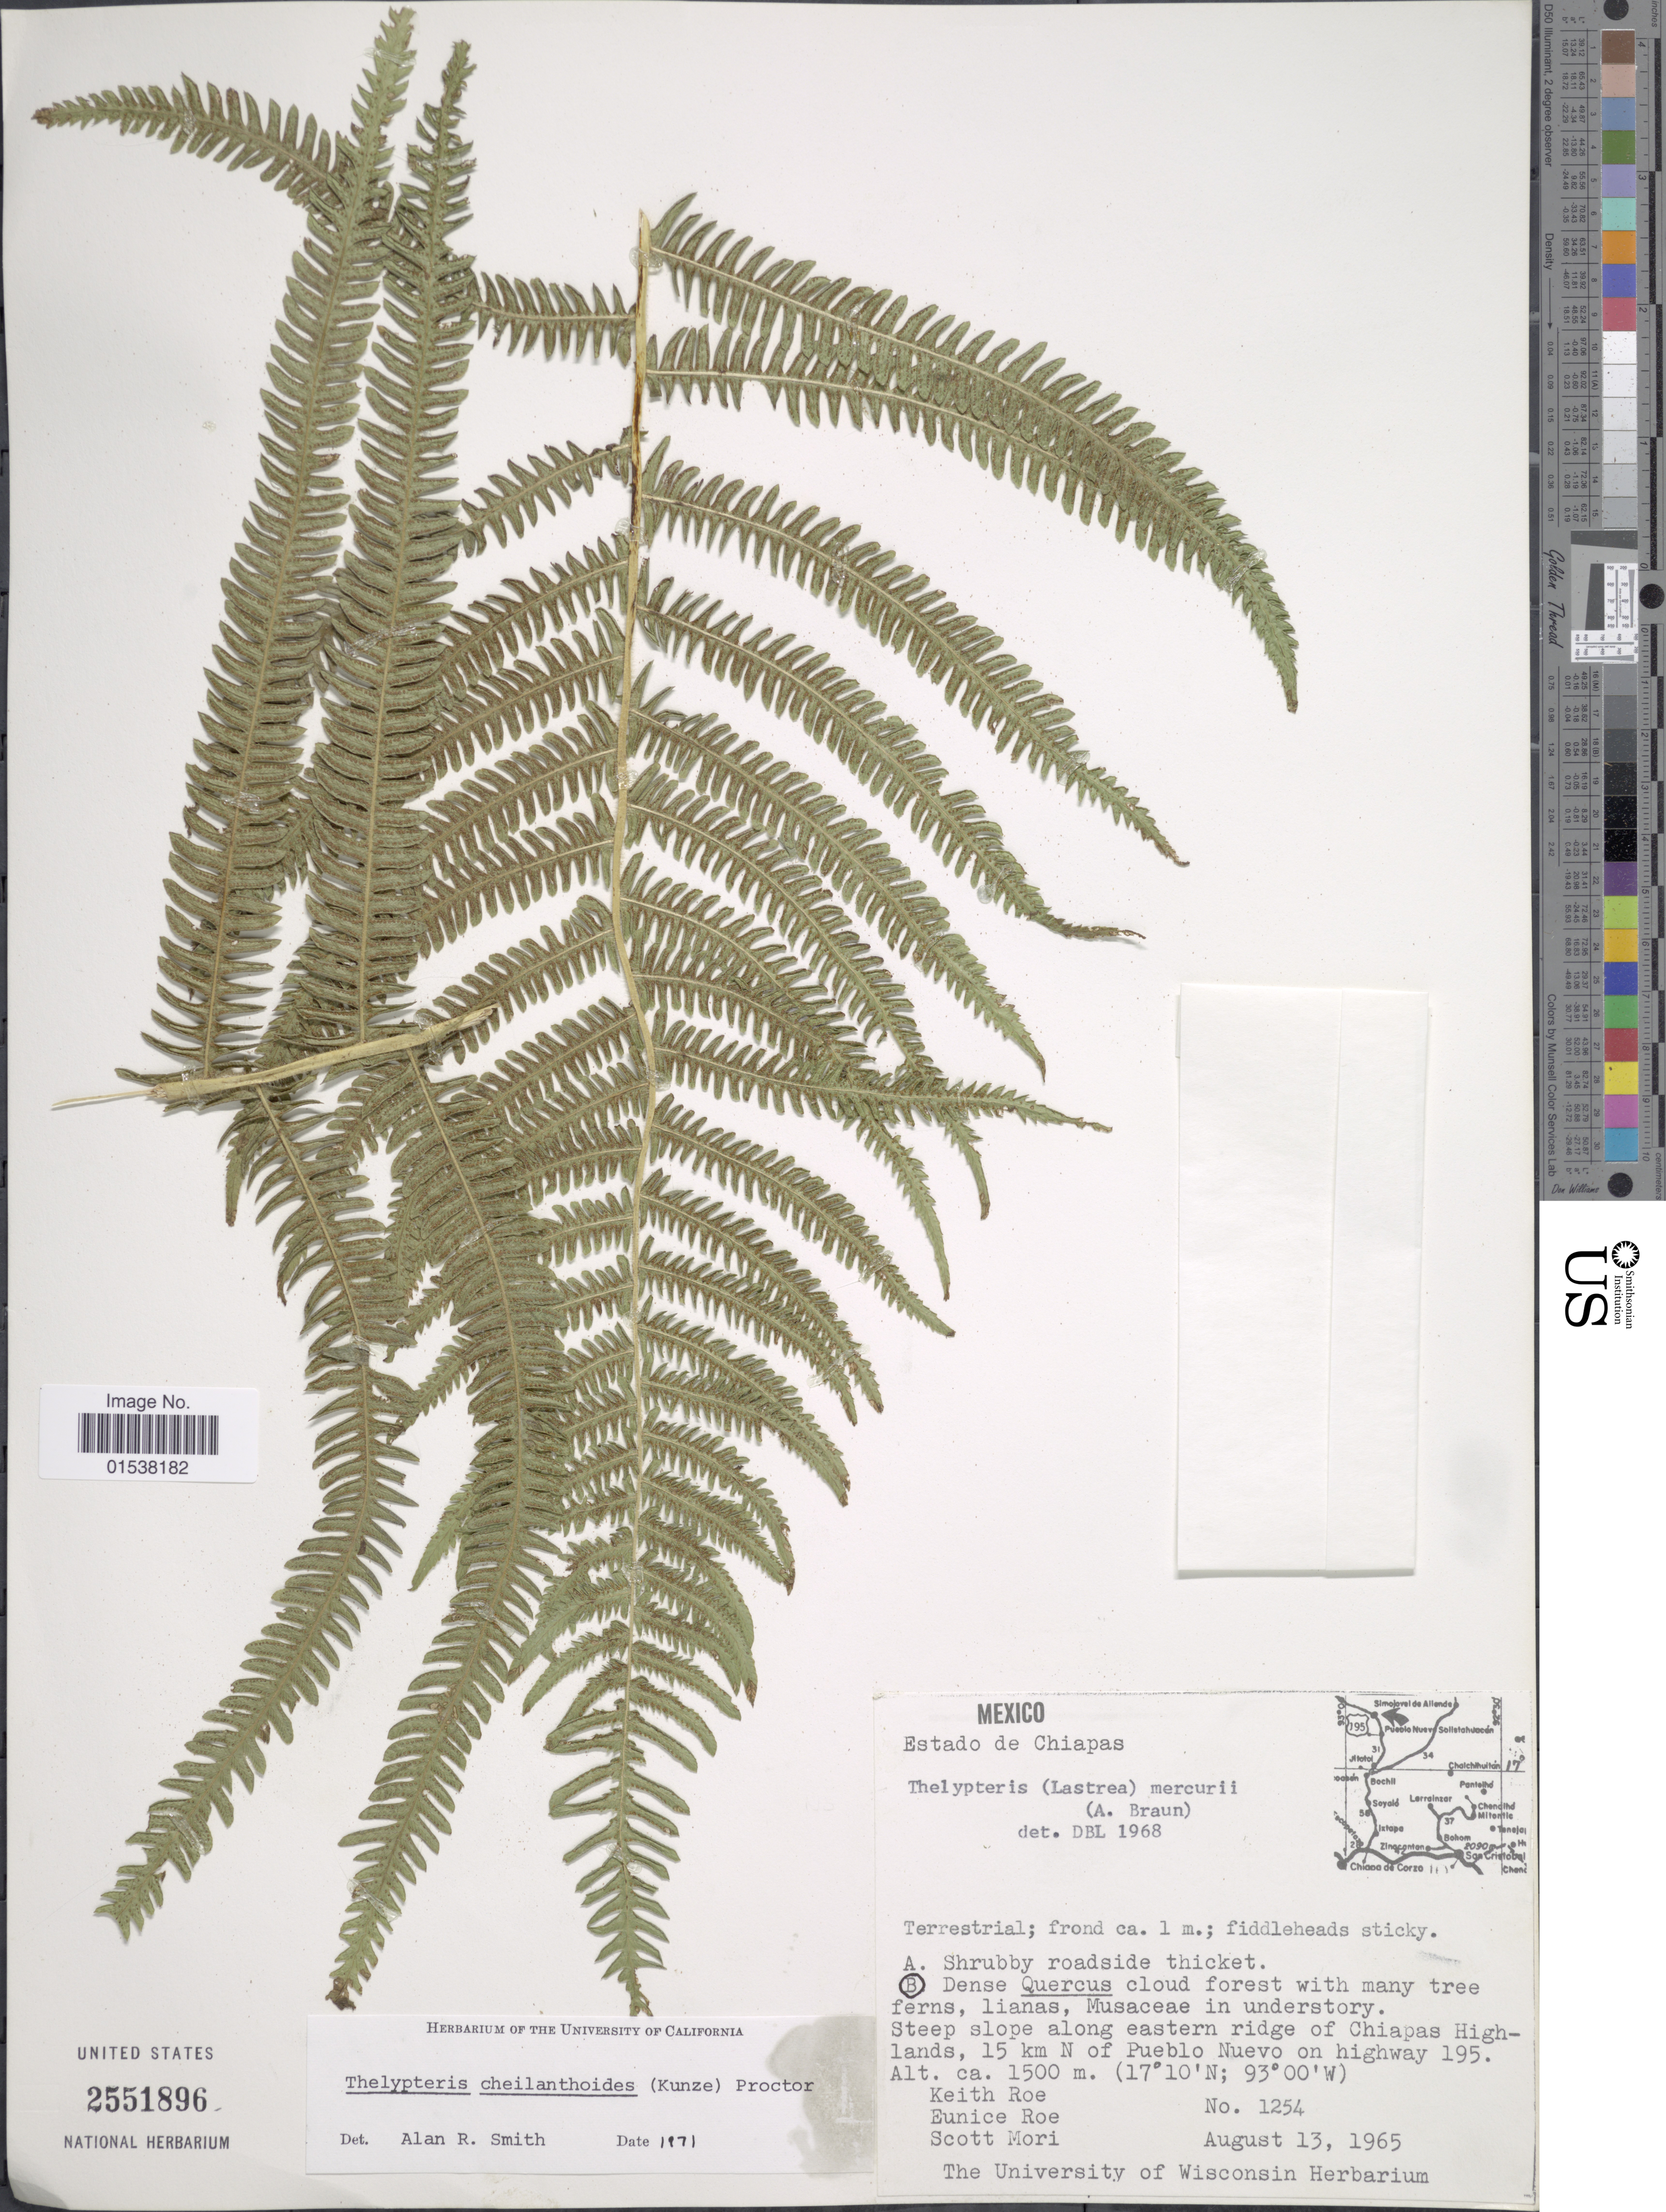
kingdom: Plantae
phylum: Tracheophyta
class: Polypodiopsida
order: Polypodiales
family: Thelypteridaceae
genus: Amauropelta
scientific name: Amauropelta cheilanthoides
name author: (Kunze) Á. Löve & D. Löve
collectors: K. E. Roe, E. Roe & S. Mori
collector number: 1254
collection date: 1965-08-13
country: Mexico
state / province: Chiapas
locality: Estado de Chiapas, steep slope along eastern ridge of Chiapas Highlands, 15 km N of Pueblo Nuevo on highway 195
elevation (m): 1500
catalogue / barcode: US 2551896